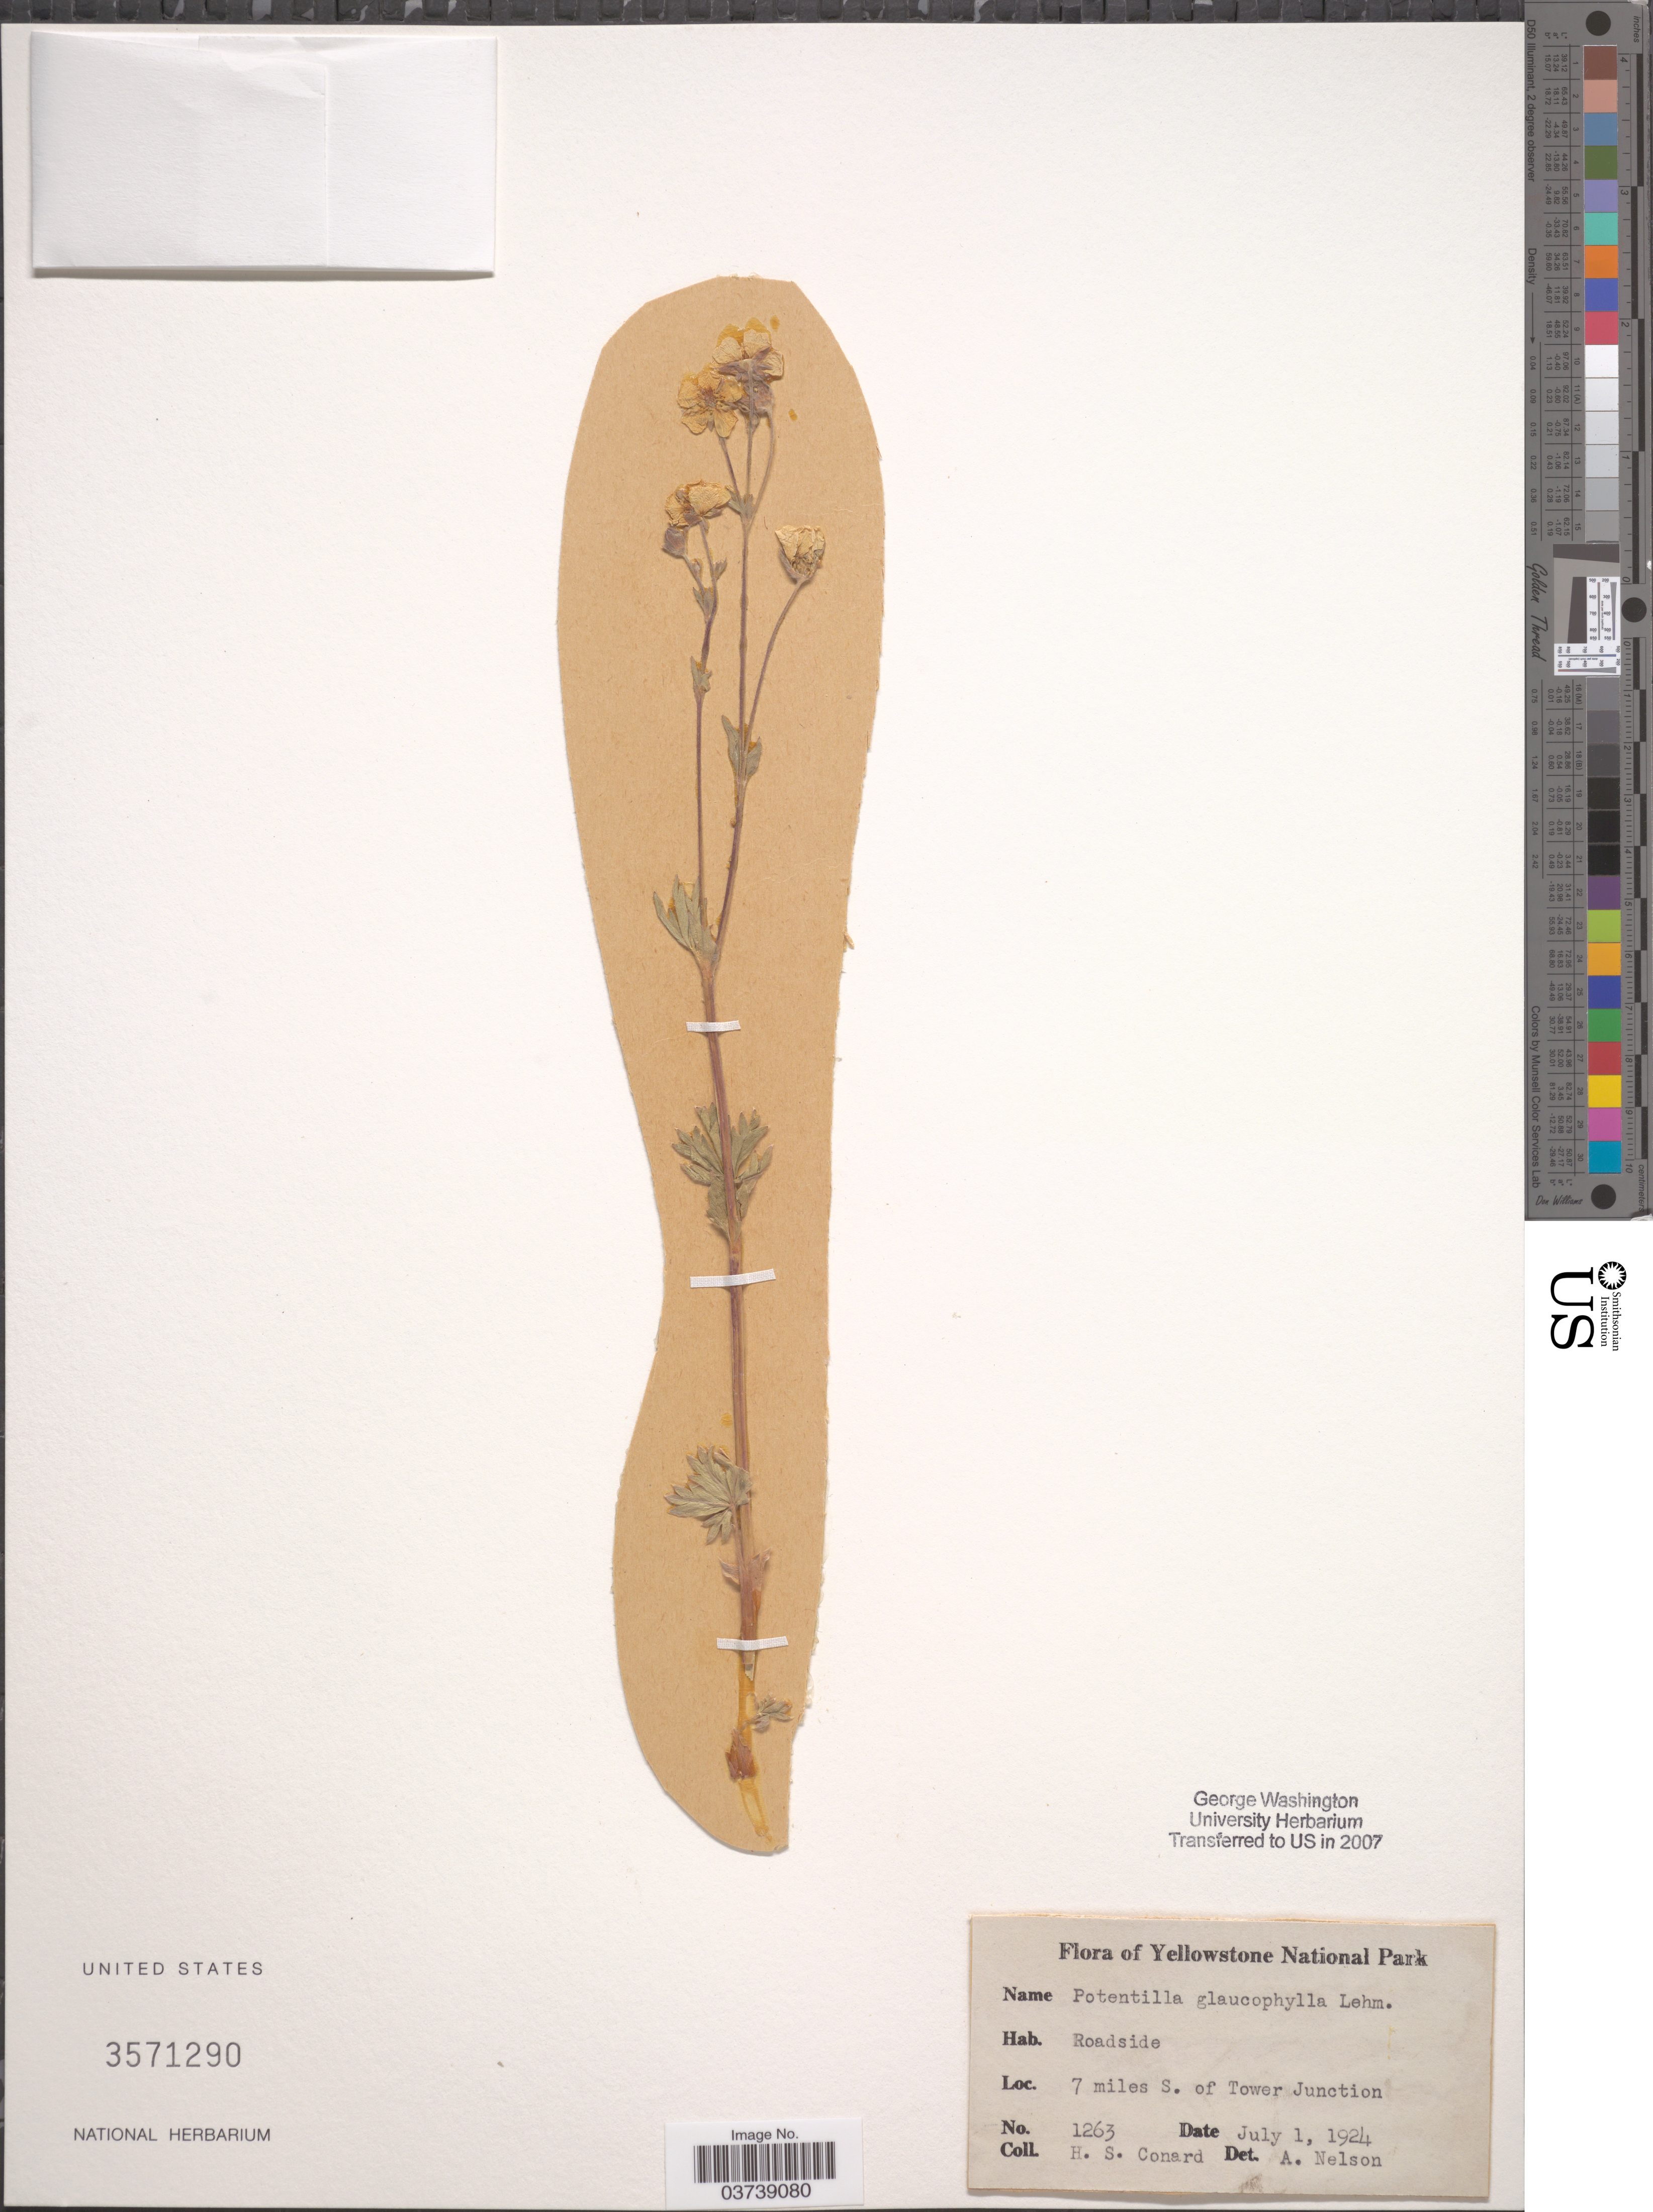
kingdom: Plantae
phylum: Tracheophyta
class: Magnoliopsida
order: Rosales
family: Rosaceae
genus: Potentilla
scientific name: Potentilla diversifolia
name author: Lehm.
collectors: H. S. Conard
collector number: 1263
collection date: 1924-07-01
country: United States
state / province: Wyoming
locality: Yellowstone National Park. Roadside. 7 miles S. of Tower Junction.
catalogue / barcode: US 3571290